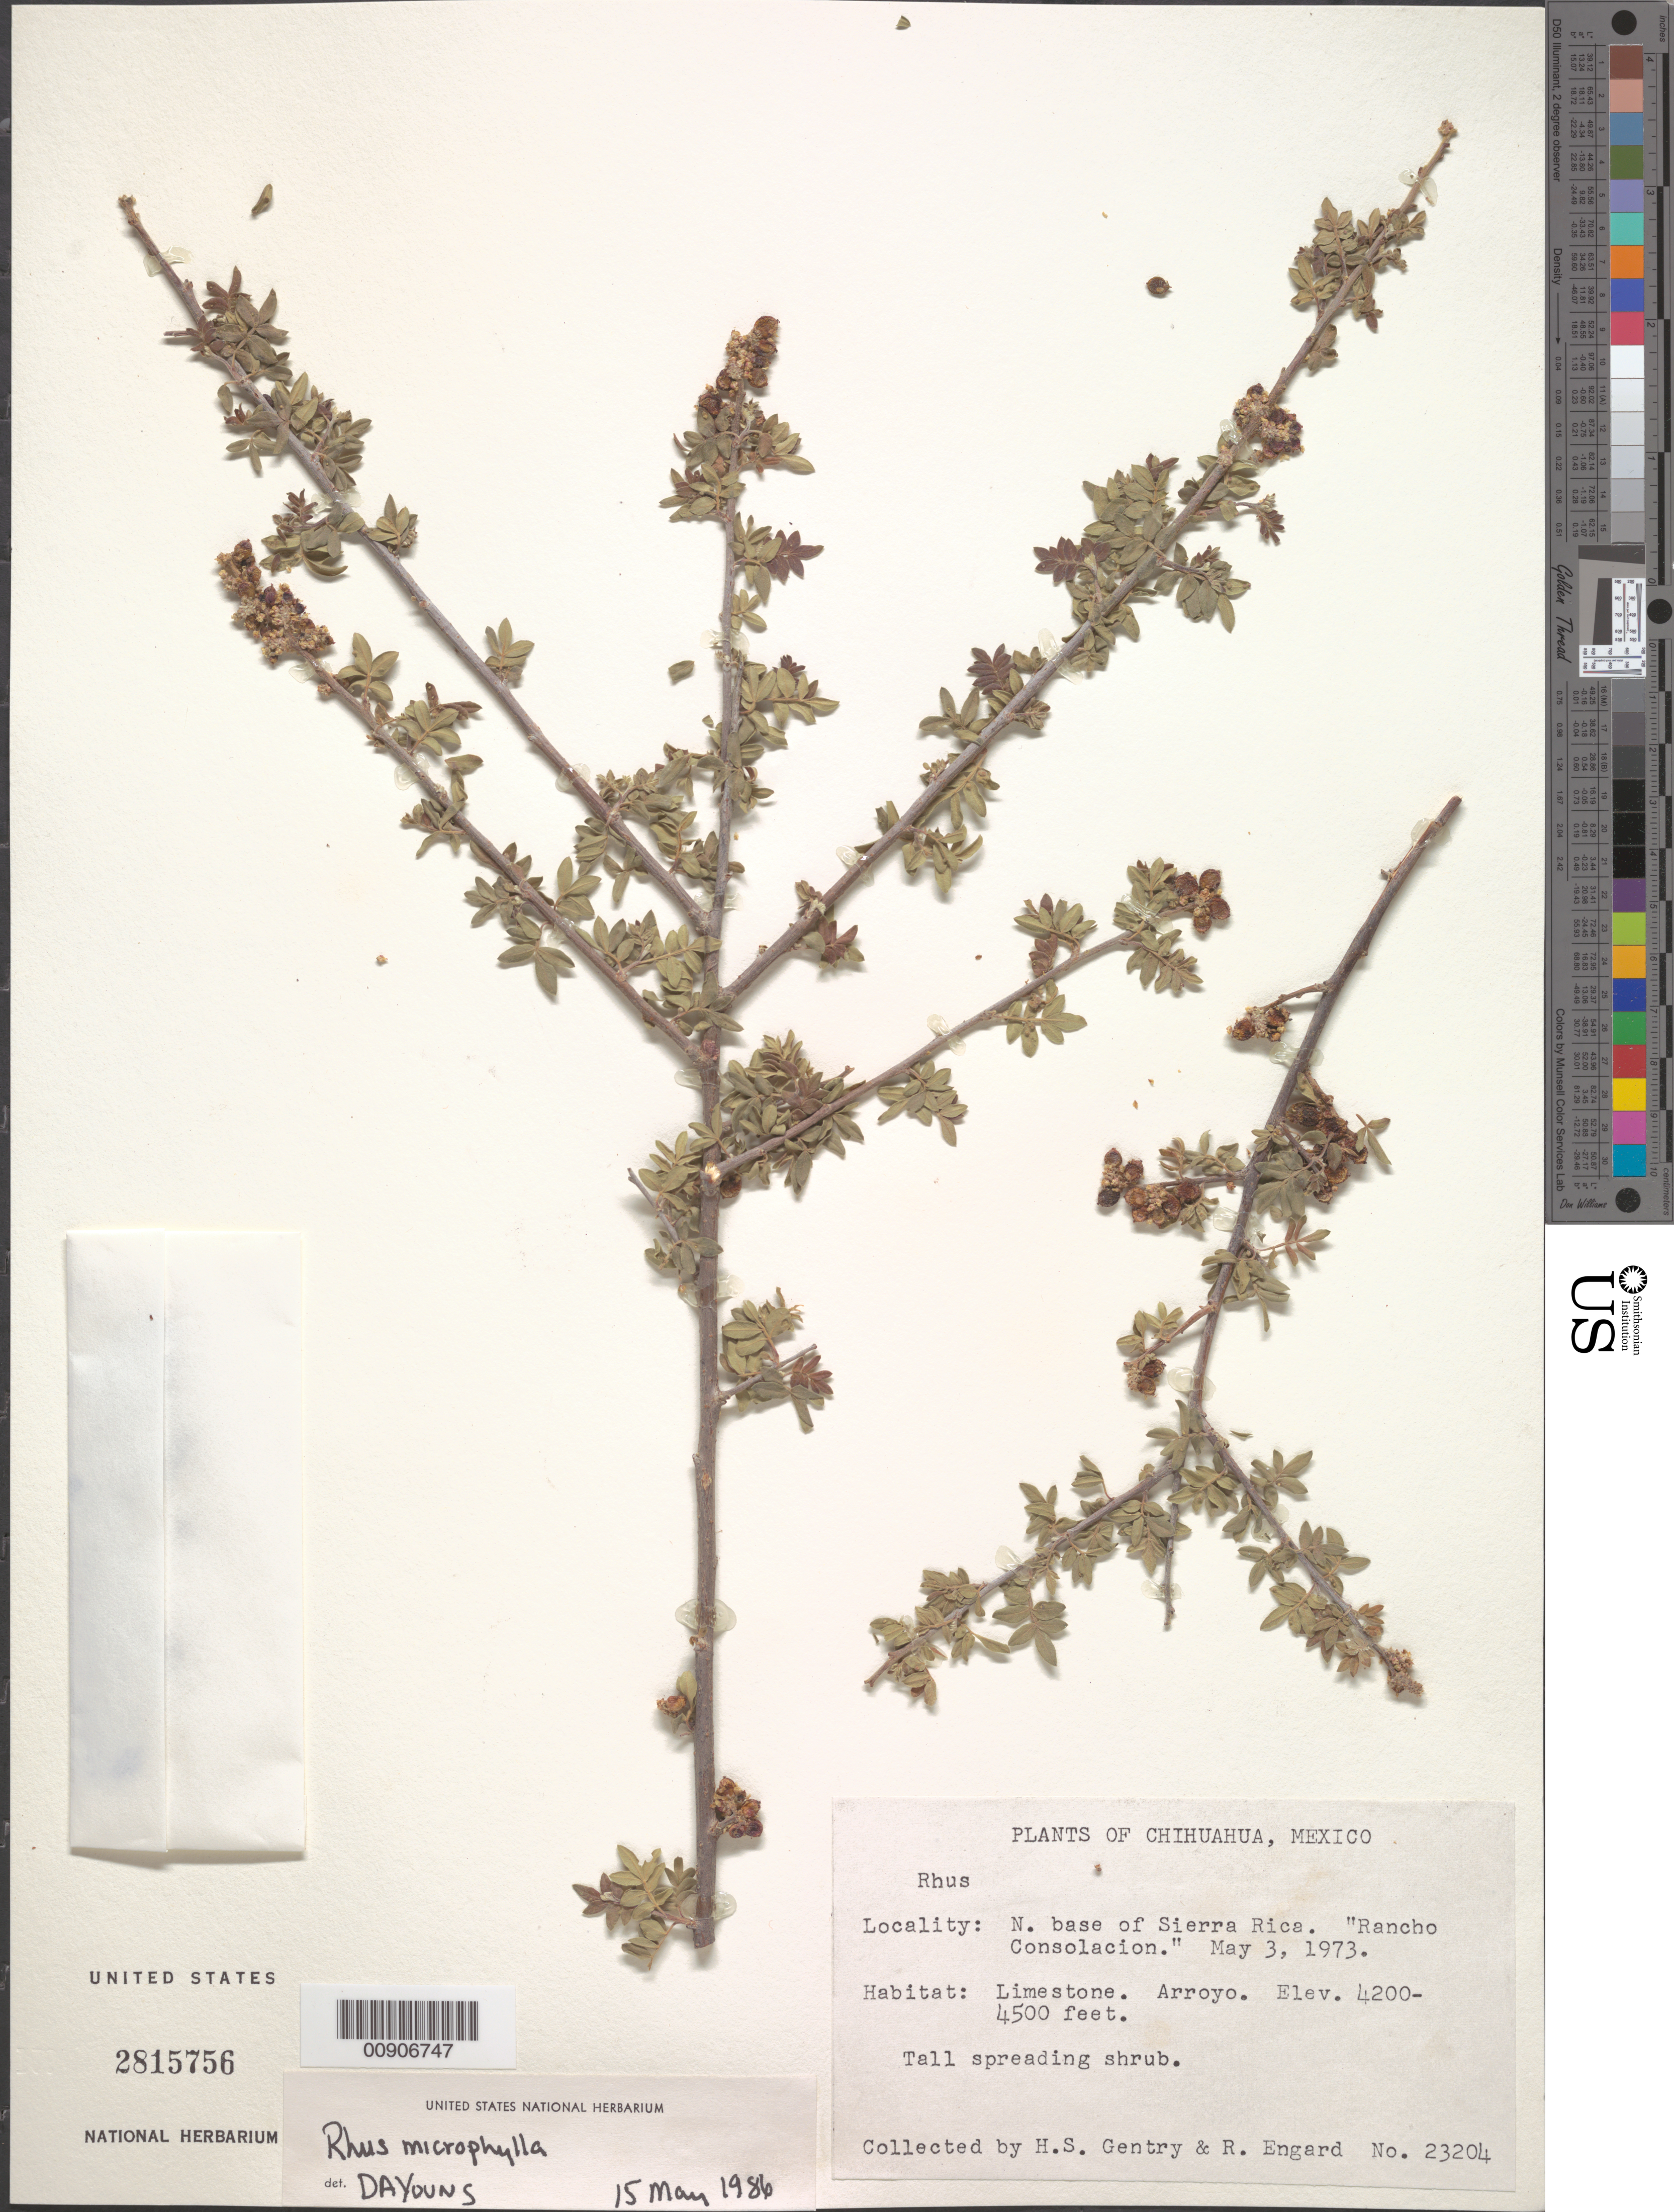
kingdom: Plantae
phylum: Tracheophyta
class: Magnoliopsida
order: Sapindales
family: Anacardiaceae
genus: Rhus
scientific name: Rhus microphylla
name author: Engelm.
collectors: H. S. Gentry & R. Engard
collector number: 23204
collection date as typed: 03 May 1973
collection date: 1973-05-03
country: Mexico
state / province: Chihuahua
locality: Chihuahua: N. base of Sierra Rica. "Rancho Consolación".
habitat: Limestone. Arroyo.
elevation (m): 1280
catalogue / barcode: US 2815756